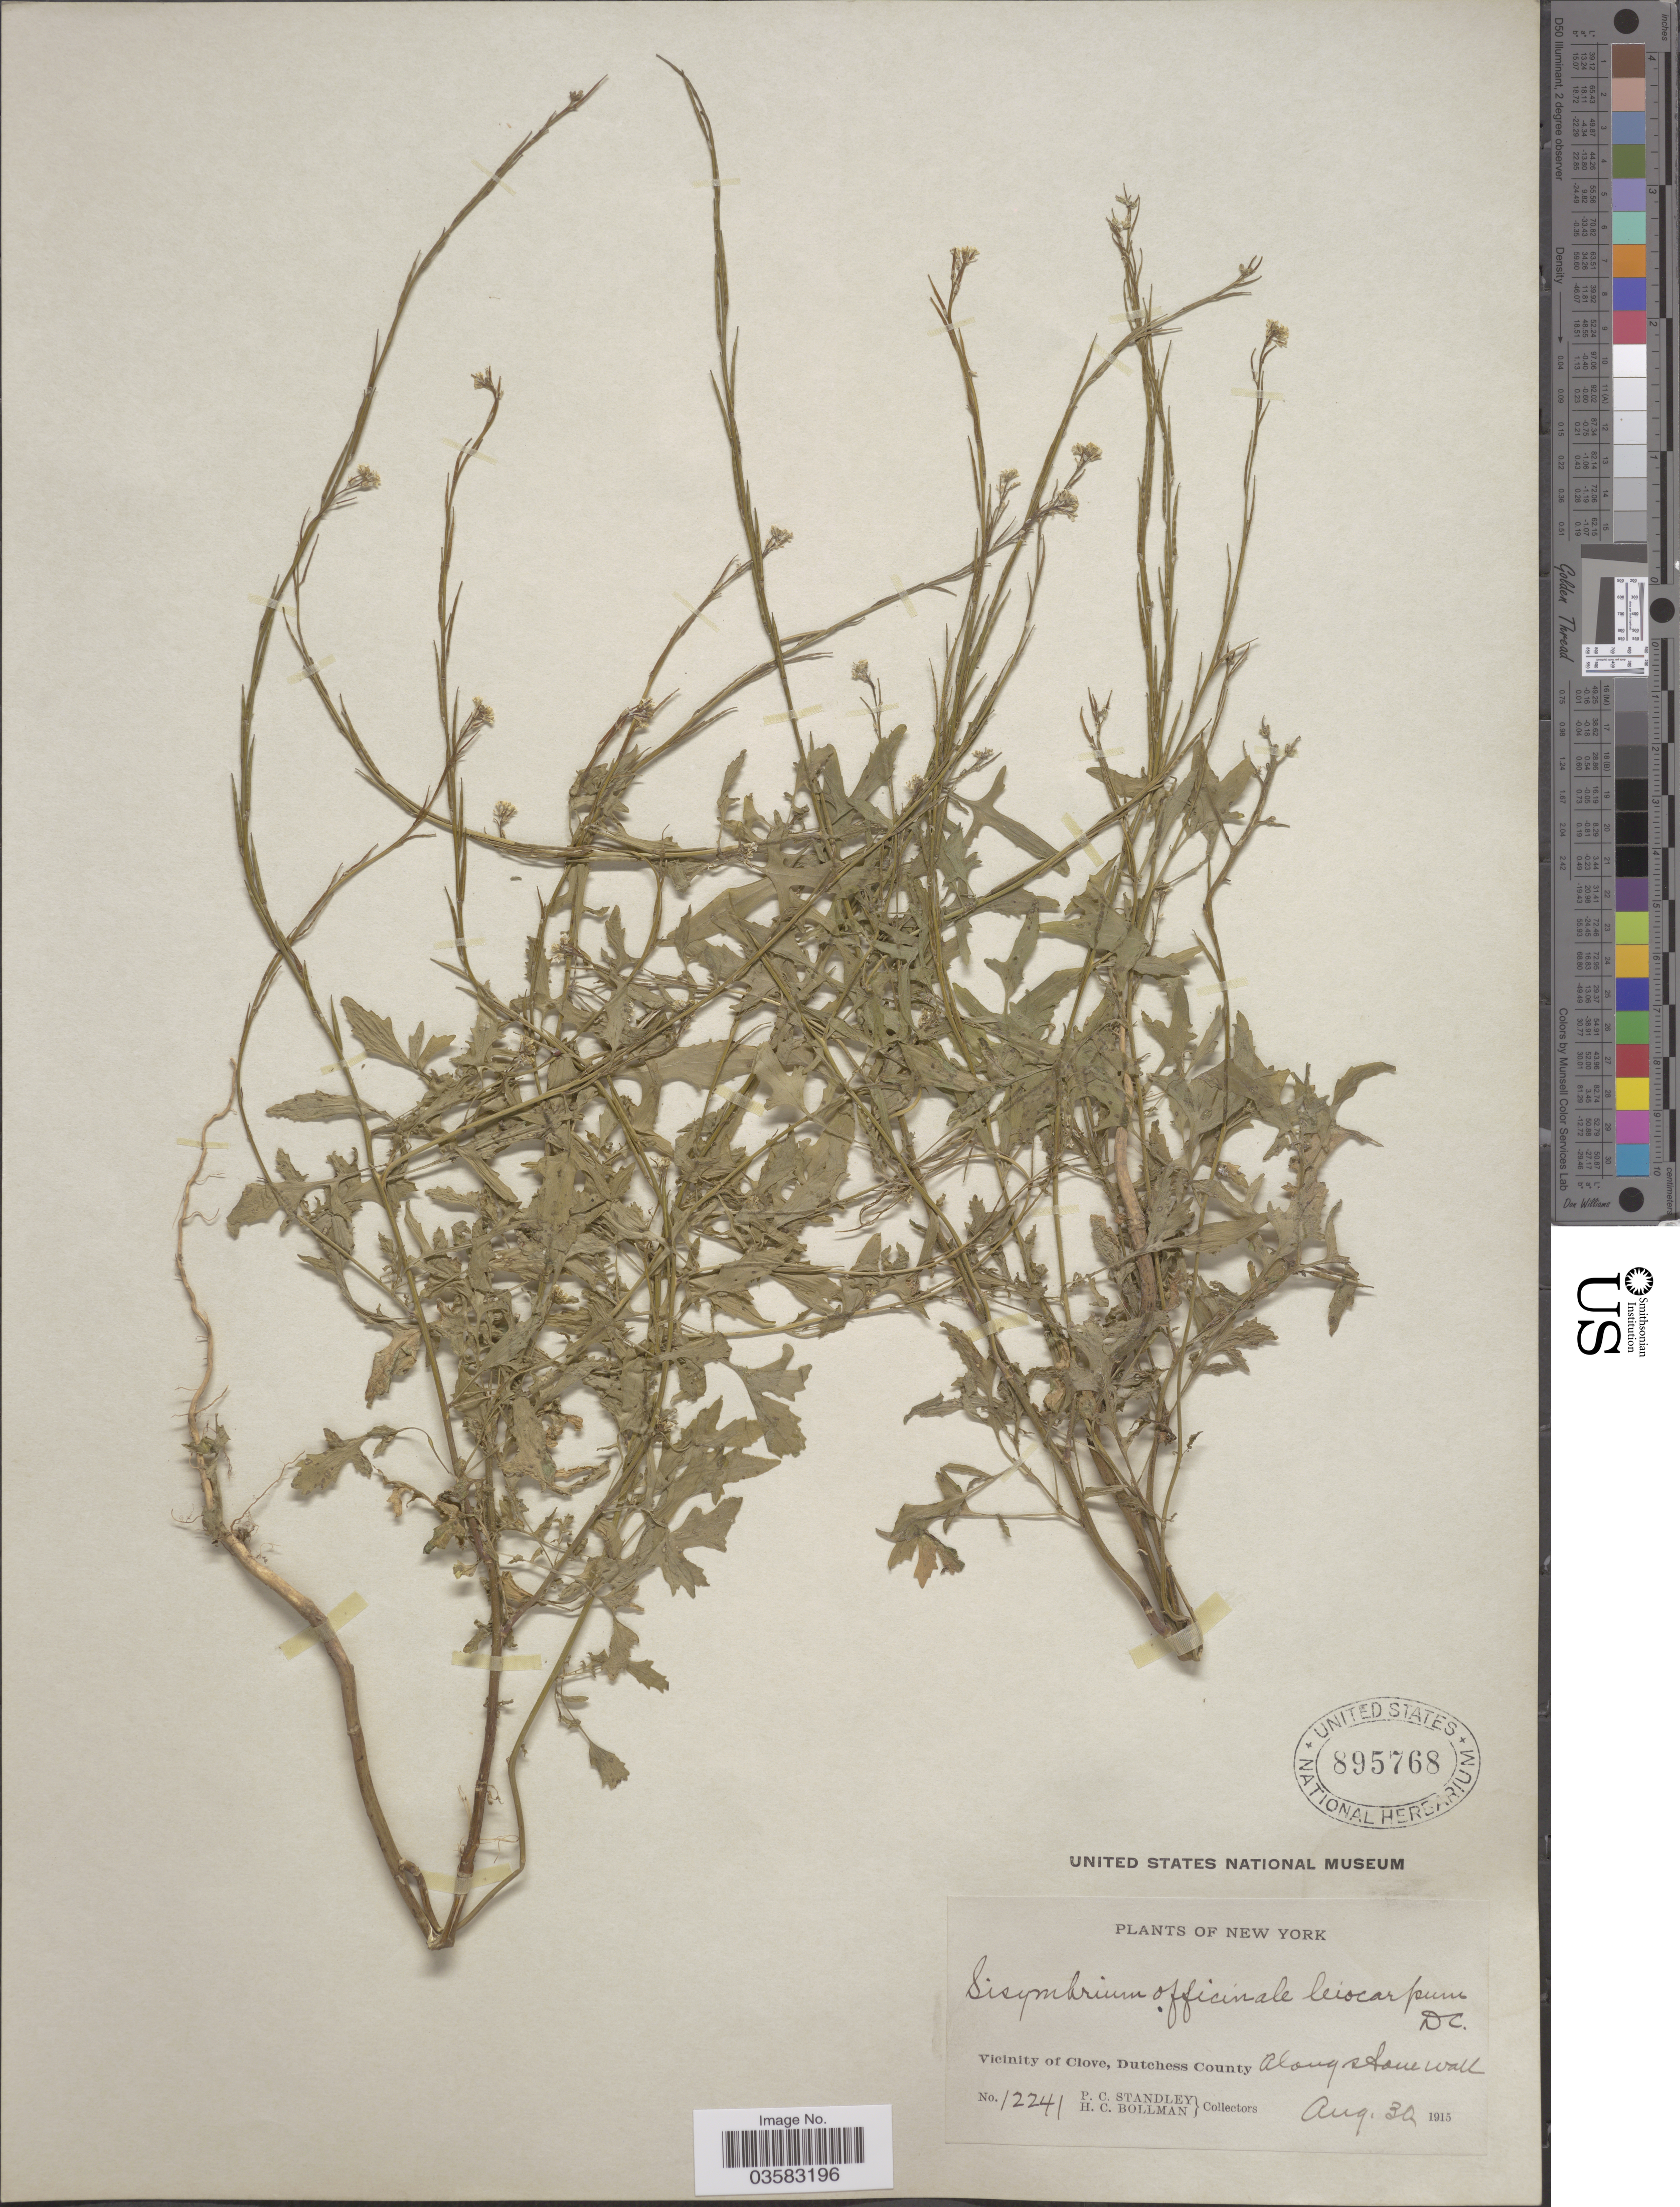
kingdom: Plantae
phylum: Tracheophyta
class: Magnoliopsida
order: Brassicales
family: Brassicaceae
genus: Sisymbrium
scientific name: Sisymbrium officinale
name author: (L.) Scop.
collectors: P. C. Standley & H. C. Bollman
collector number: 12241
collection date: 1915-08-30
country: United States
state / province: New York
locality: Vicinity of Clove, Dutchess County. Along stone wall.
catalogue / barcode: US 895768